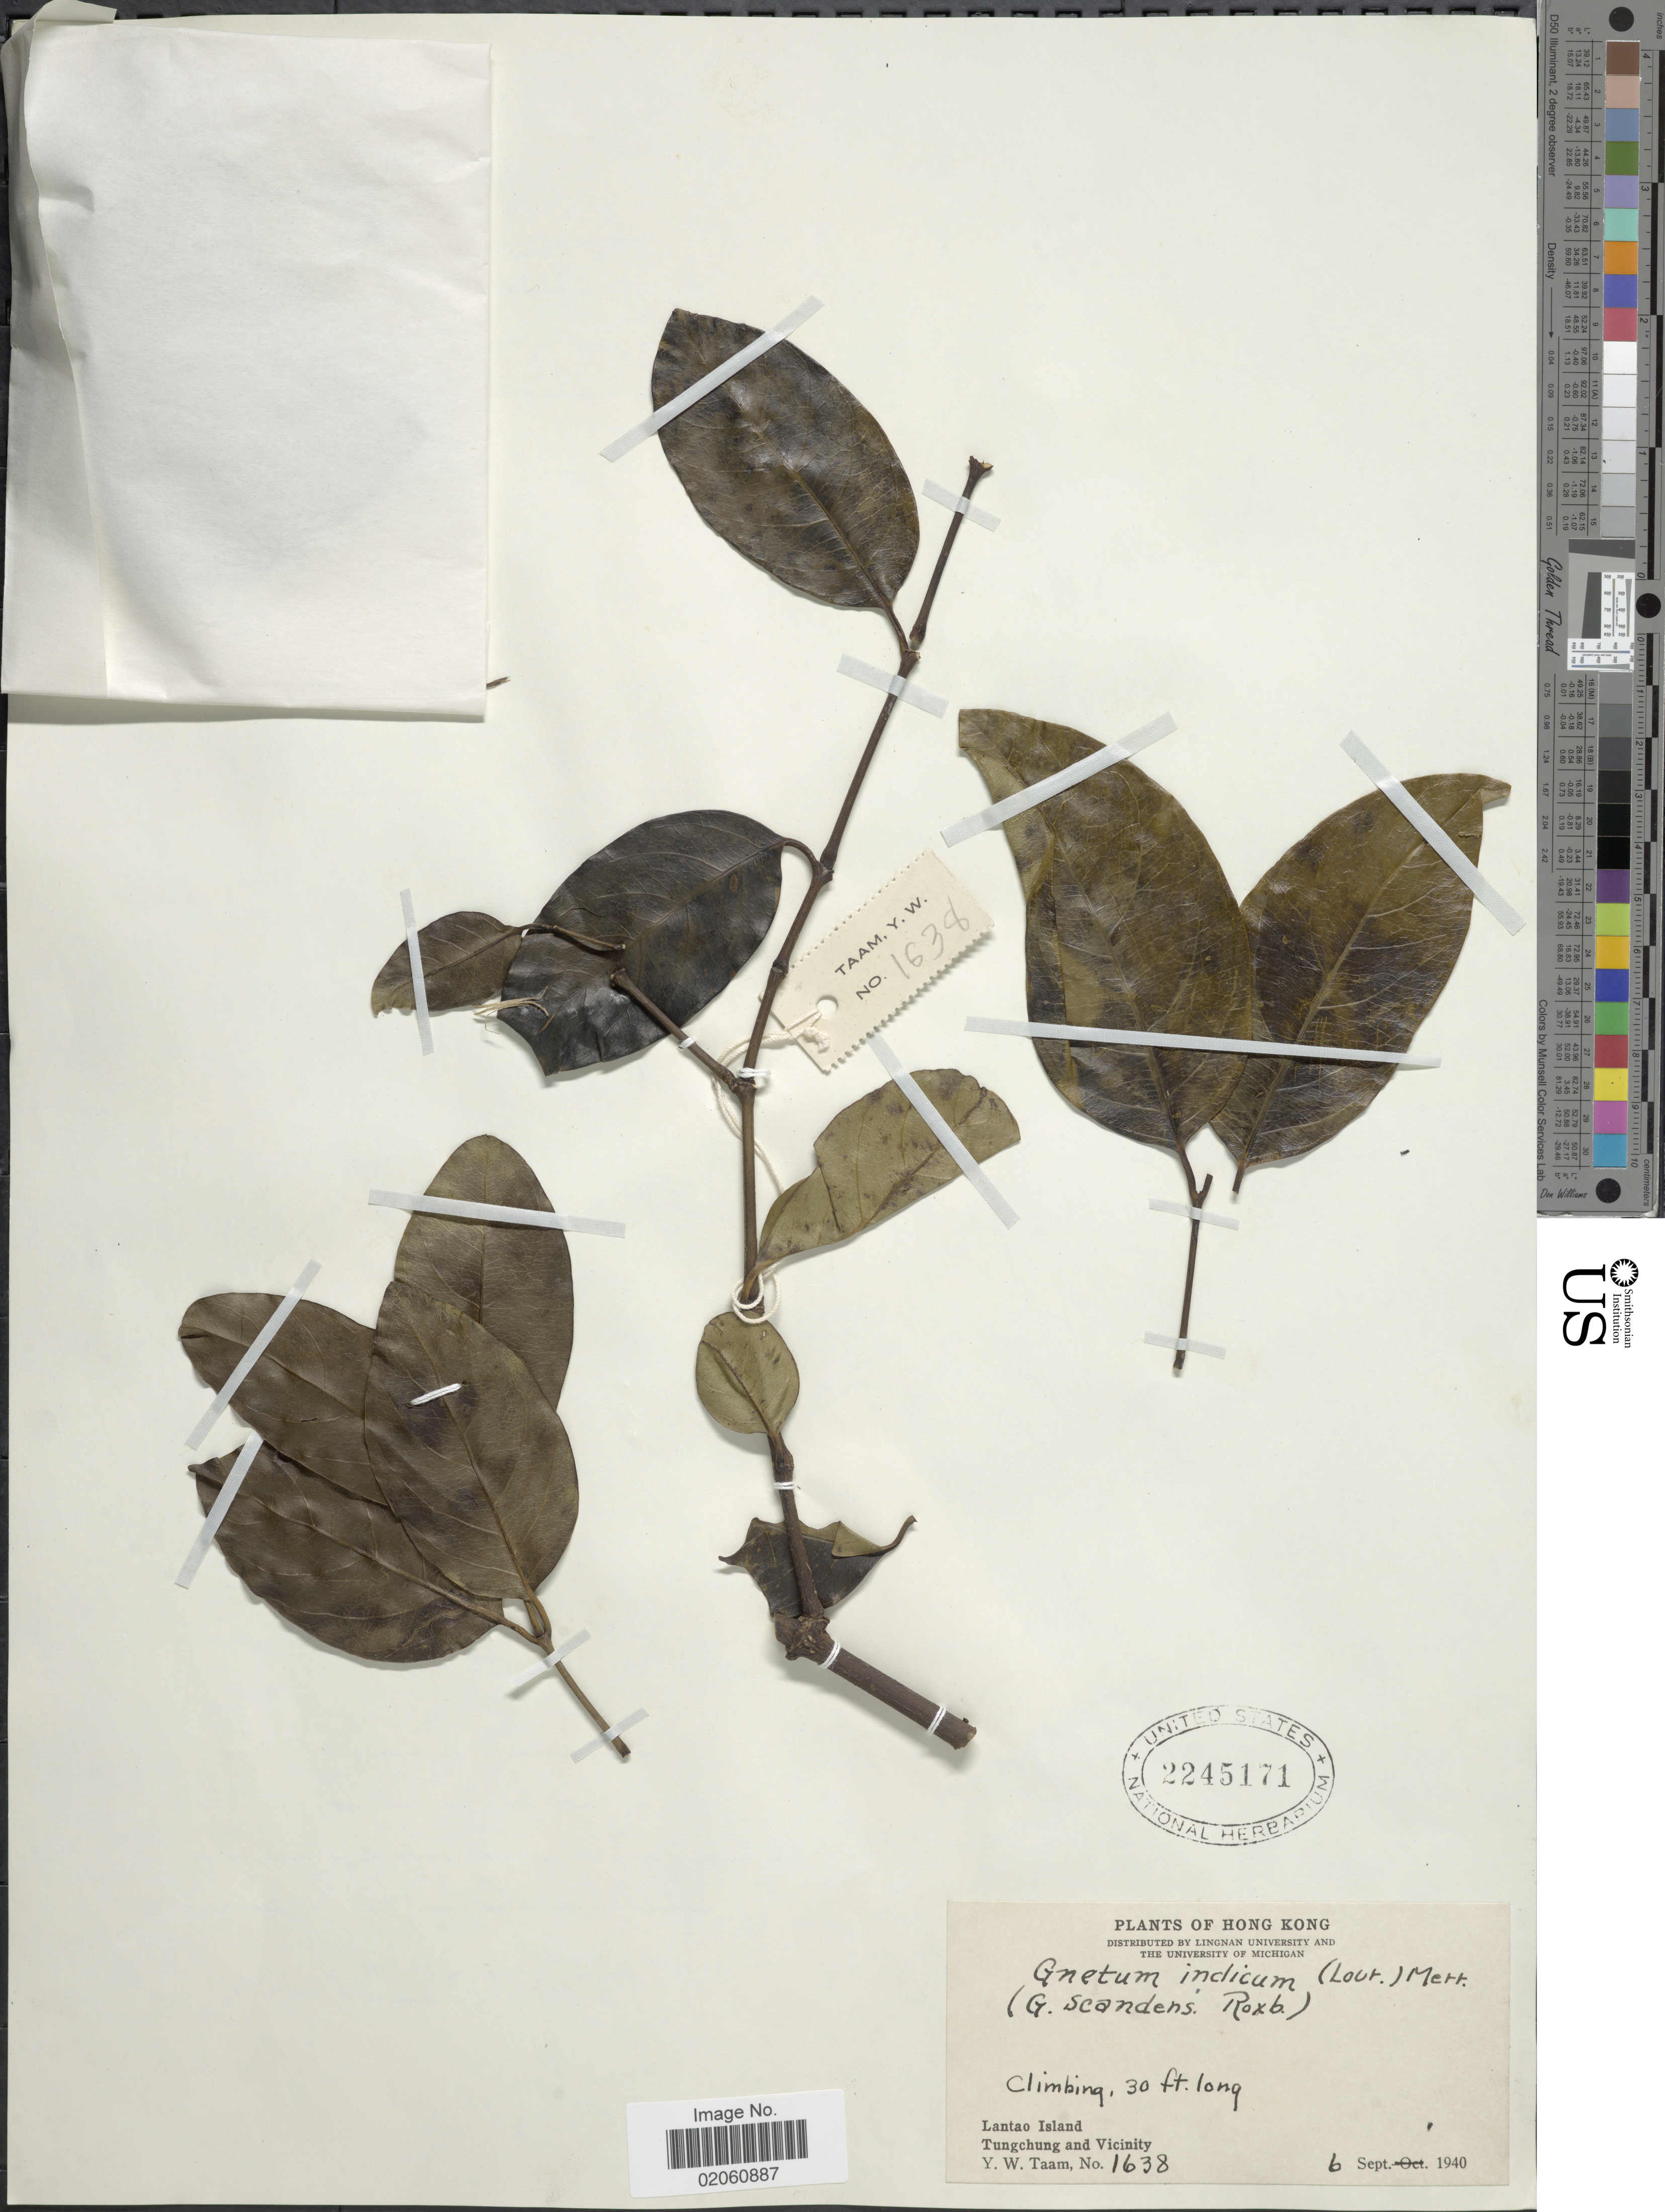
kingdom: Plantae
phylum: Tracheophyta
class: Gnetopsida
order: Gnetales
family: Gnetaceae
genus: Gnetum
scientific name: Gnetum indicum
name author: (Lour.) Merr.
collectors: Y. W. Taam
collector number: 1638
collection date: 1940-09-06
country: China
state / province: Hong Kong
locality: Lantao Island, Tungchung and Vicinity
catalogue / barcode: US 2245171